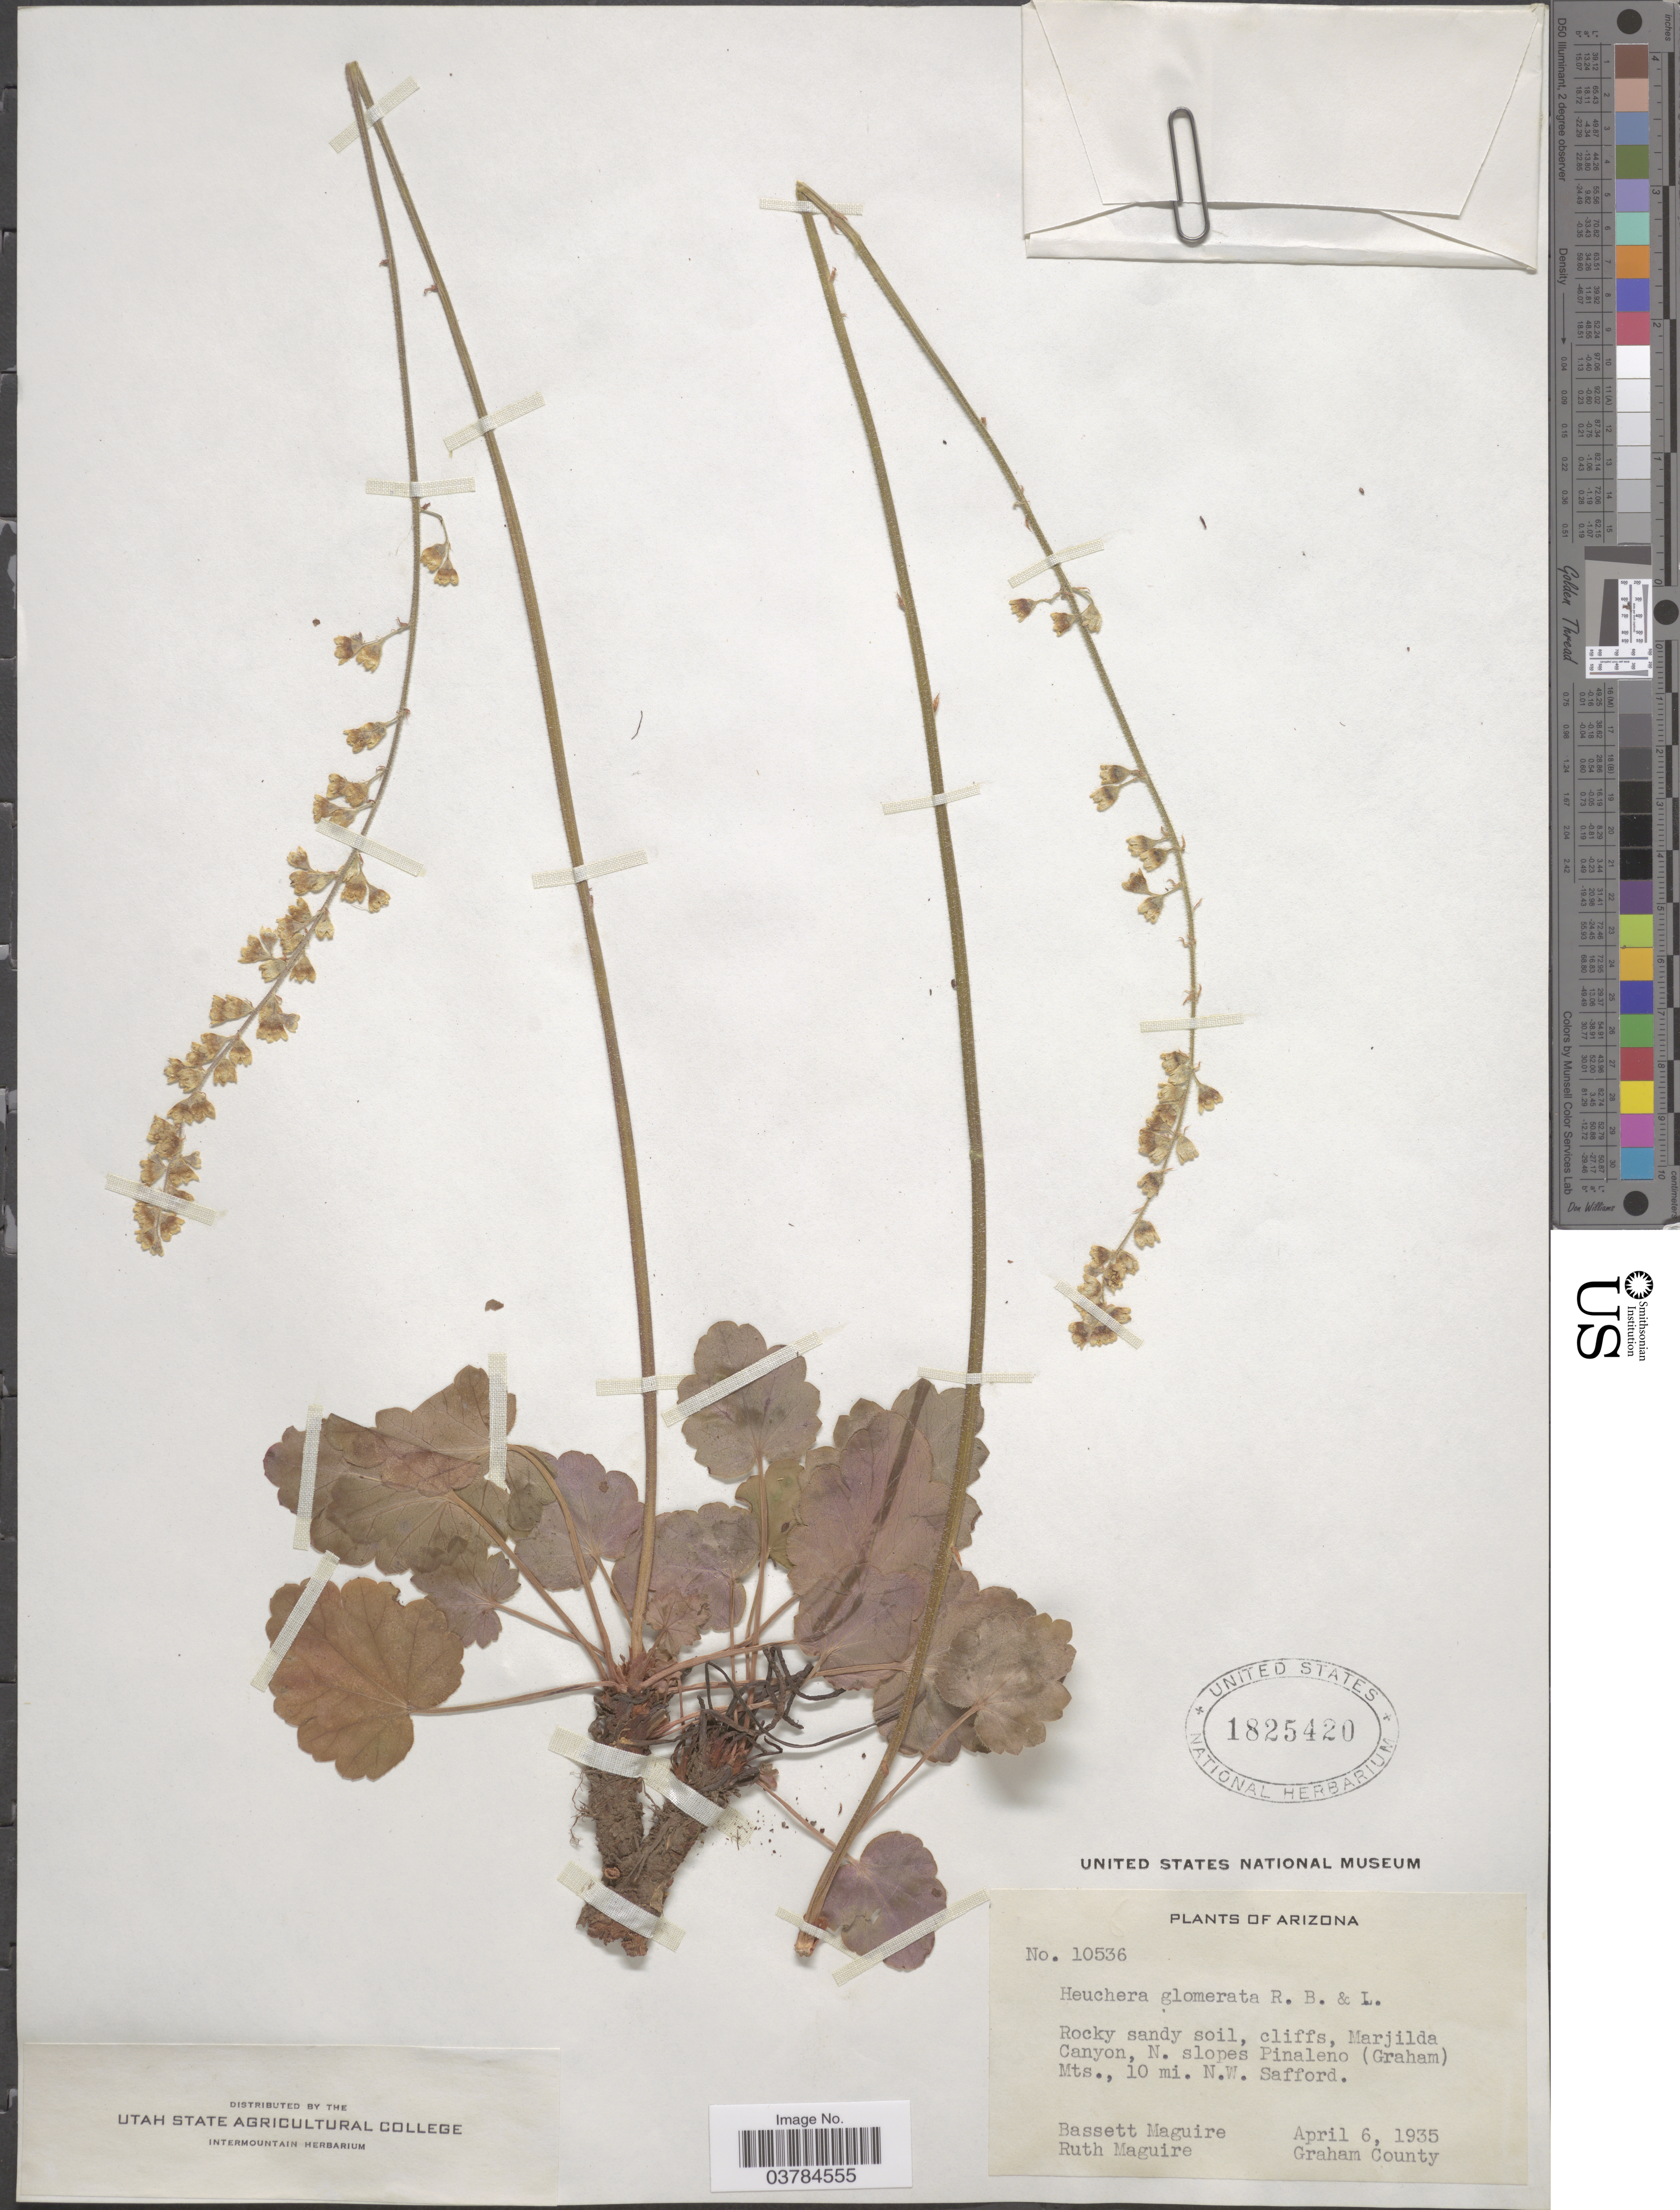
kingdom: Plantae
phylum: Tracheophyta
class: Magnoliopsida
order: Saxifragales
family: Saxifragaceae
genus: Heuchera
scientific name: Heuchera glomerulata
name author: Rosend. et al.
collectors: B. Maguire & R. R. Maguire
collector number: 10536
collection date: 1935-04-06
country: United States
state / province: Arizona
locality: Marjilda Canyon, N. slopes Pinaleno (Graham) Mts., 10 mi. N.W. Safford. Graham County.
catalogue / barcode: US 1825420